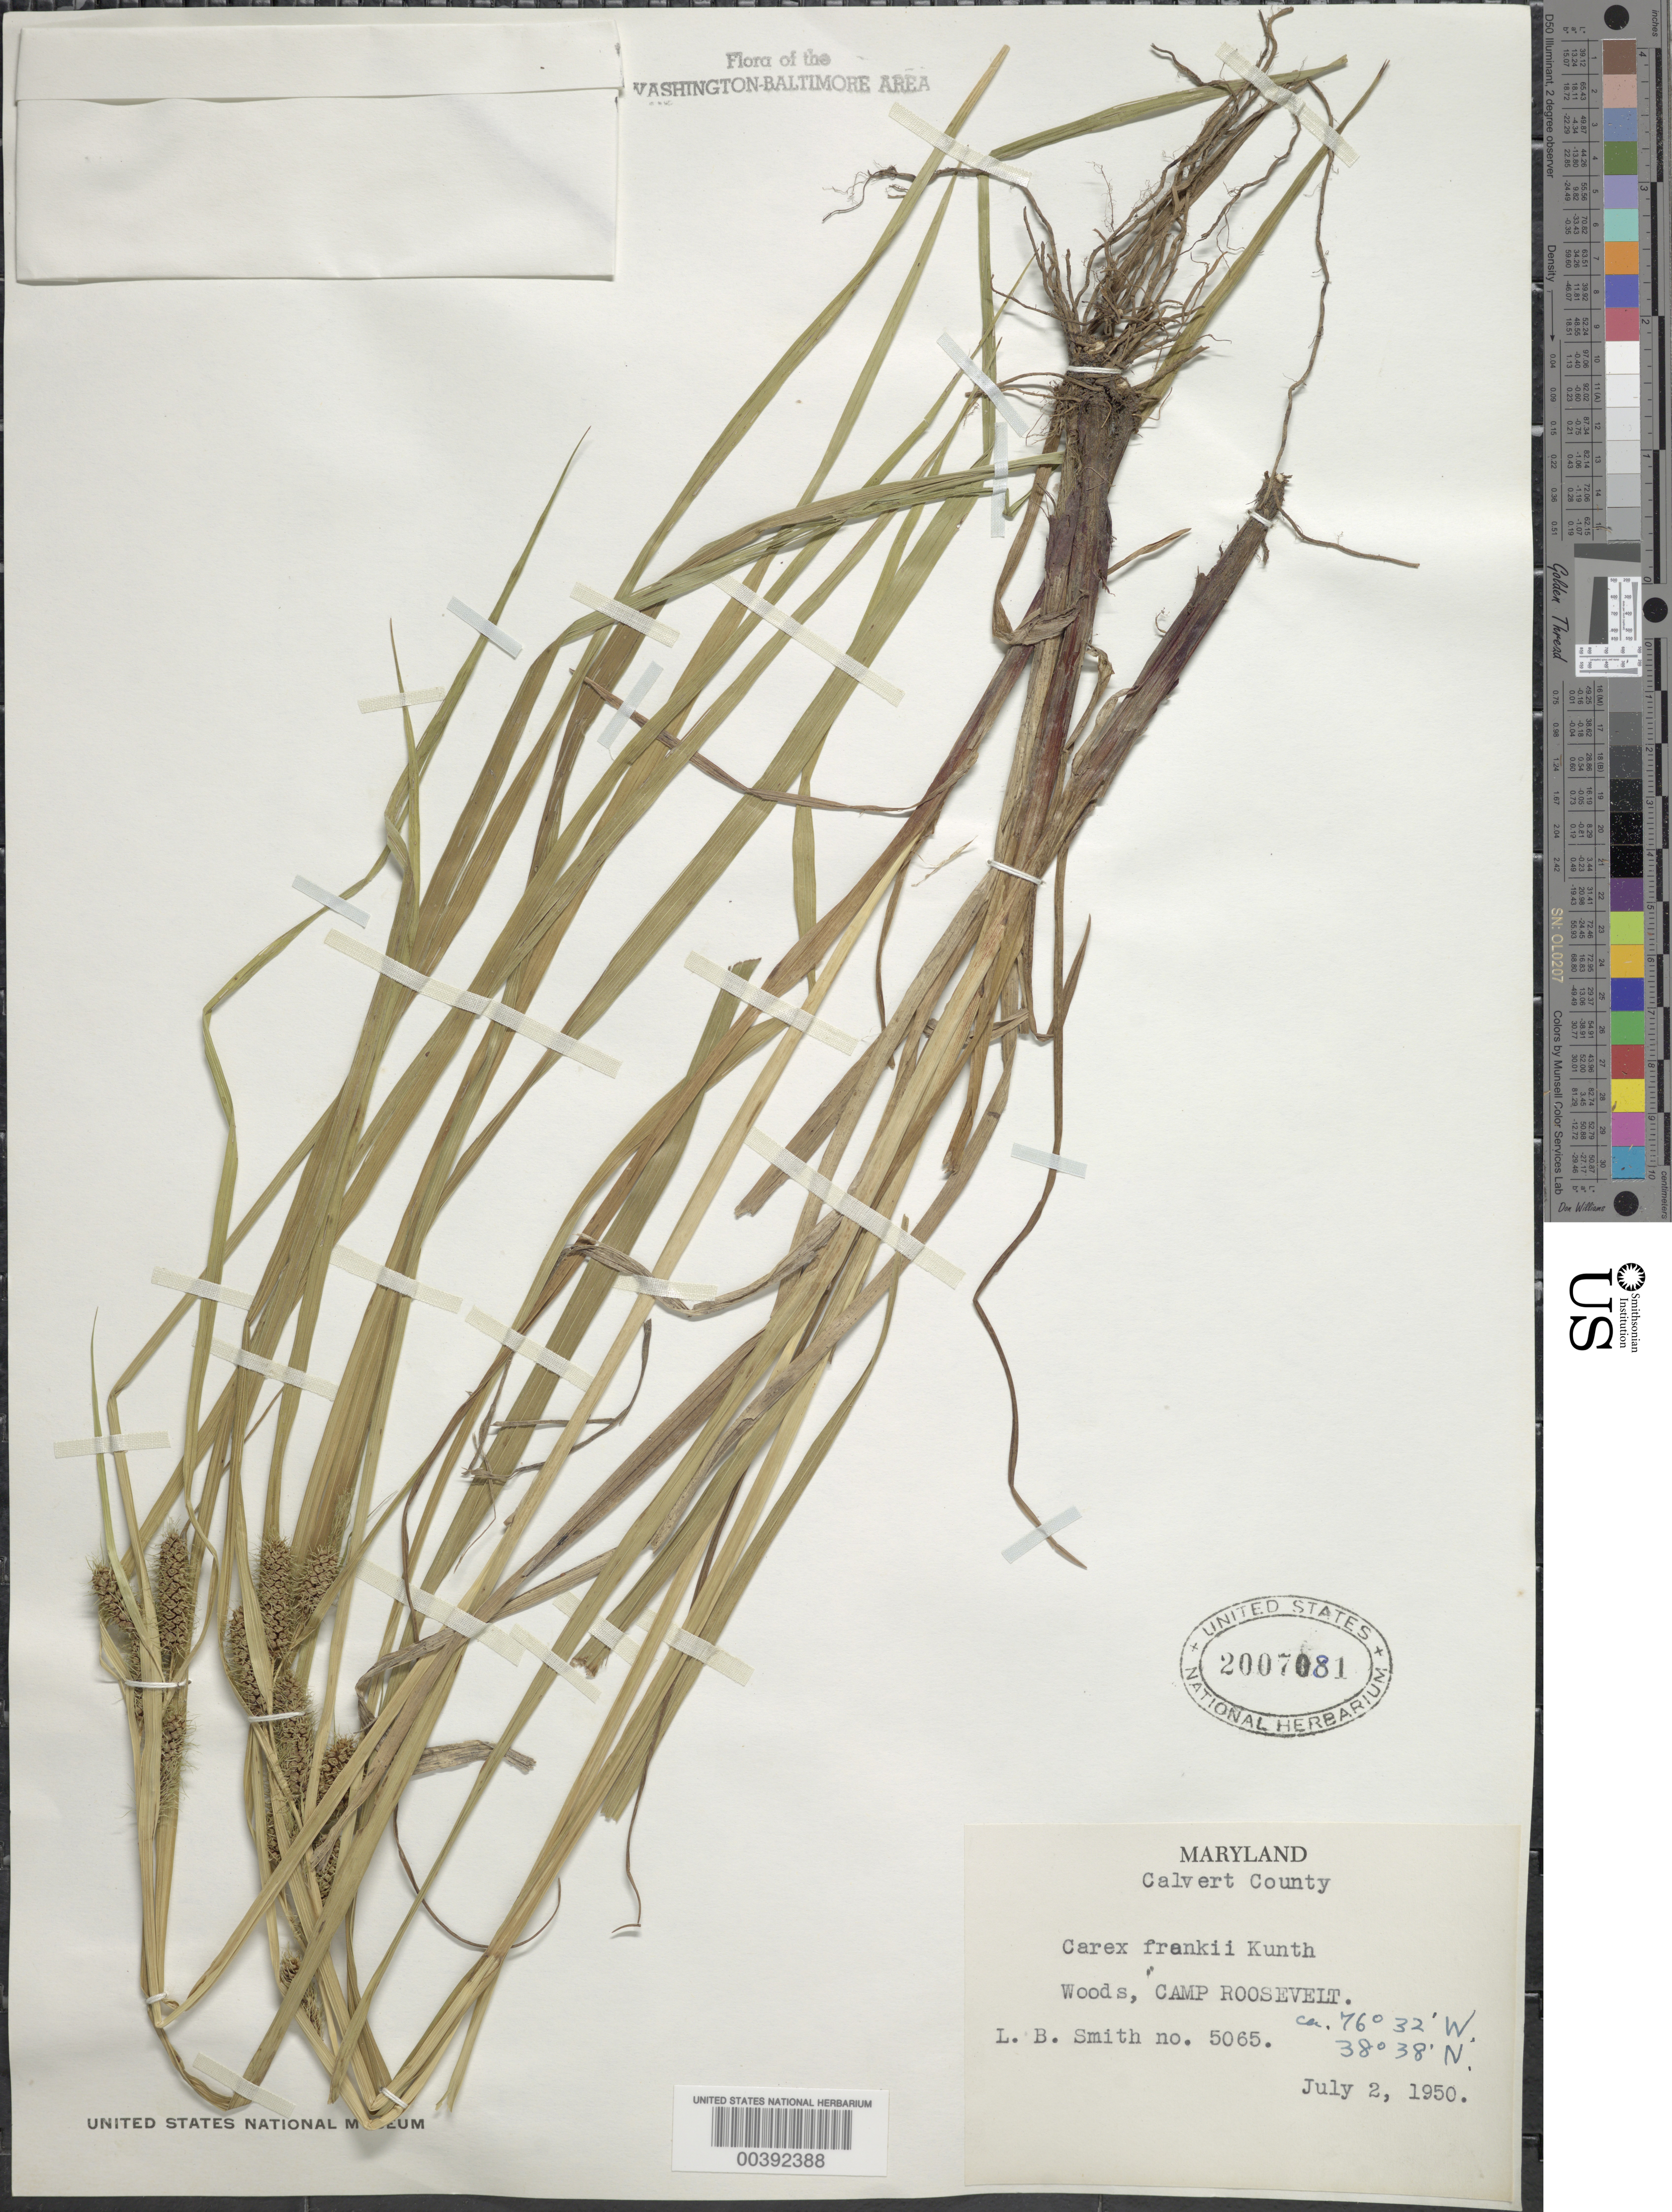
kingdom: Plantae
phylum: Tracheophyta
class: Liliopsida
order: Poales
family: Cyperaceae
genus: Carex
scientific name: Carex frankii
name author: Kunth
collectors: L. Smith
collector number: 5065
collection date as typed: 02 Jul 1950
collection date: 1950-07-02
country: United States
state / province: Maryland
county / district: Calvert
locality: Camp Roosevelt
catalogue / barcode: US 2007081